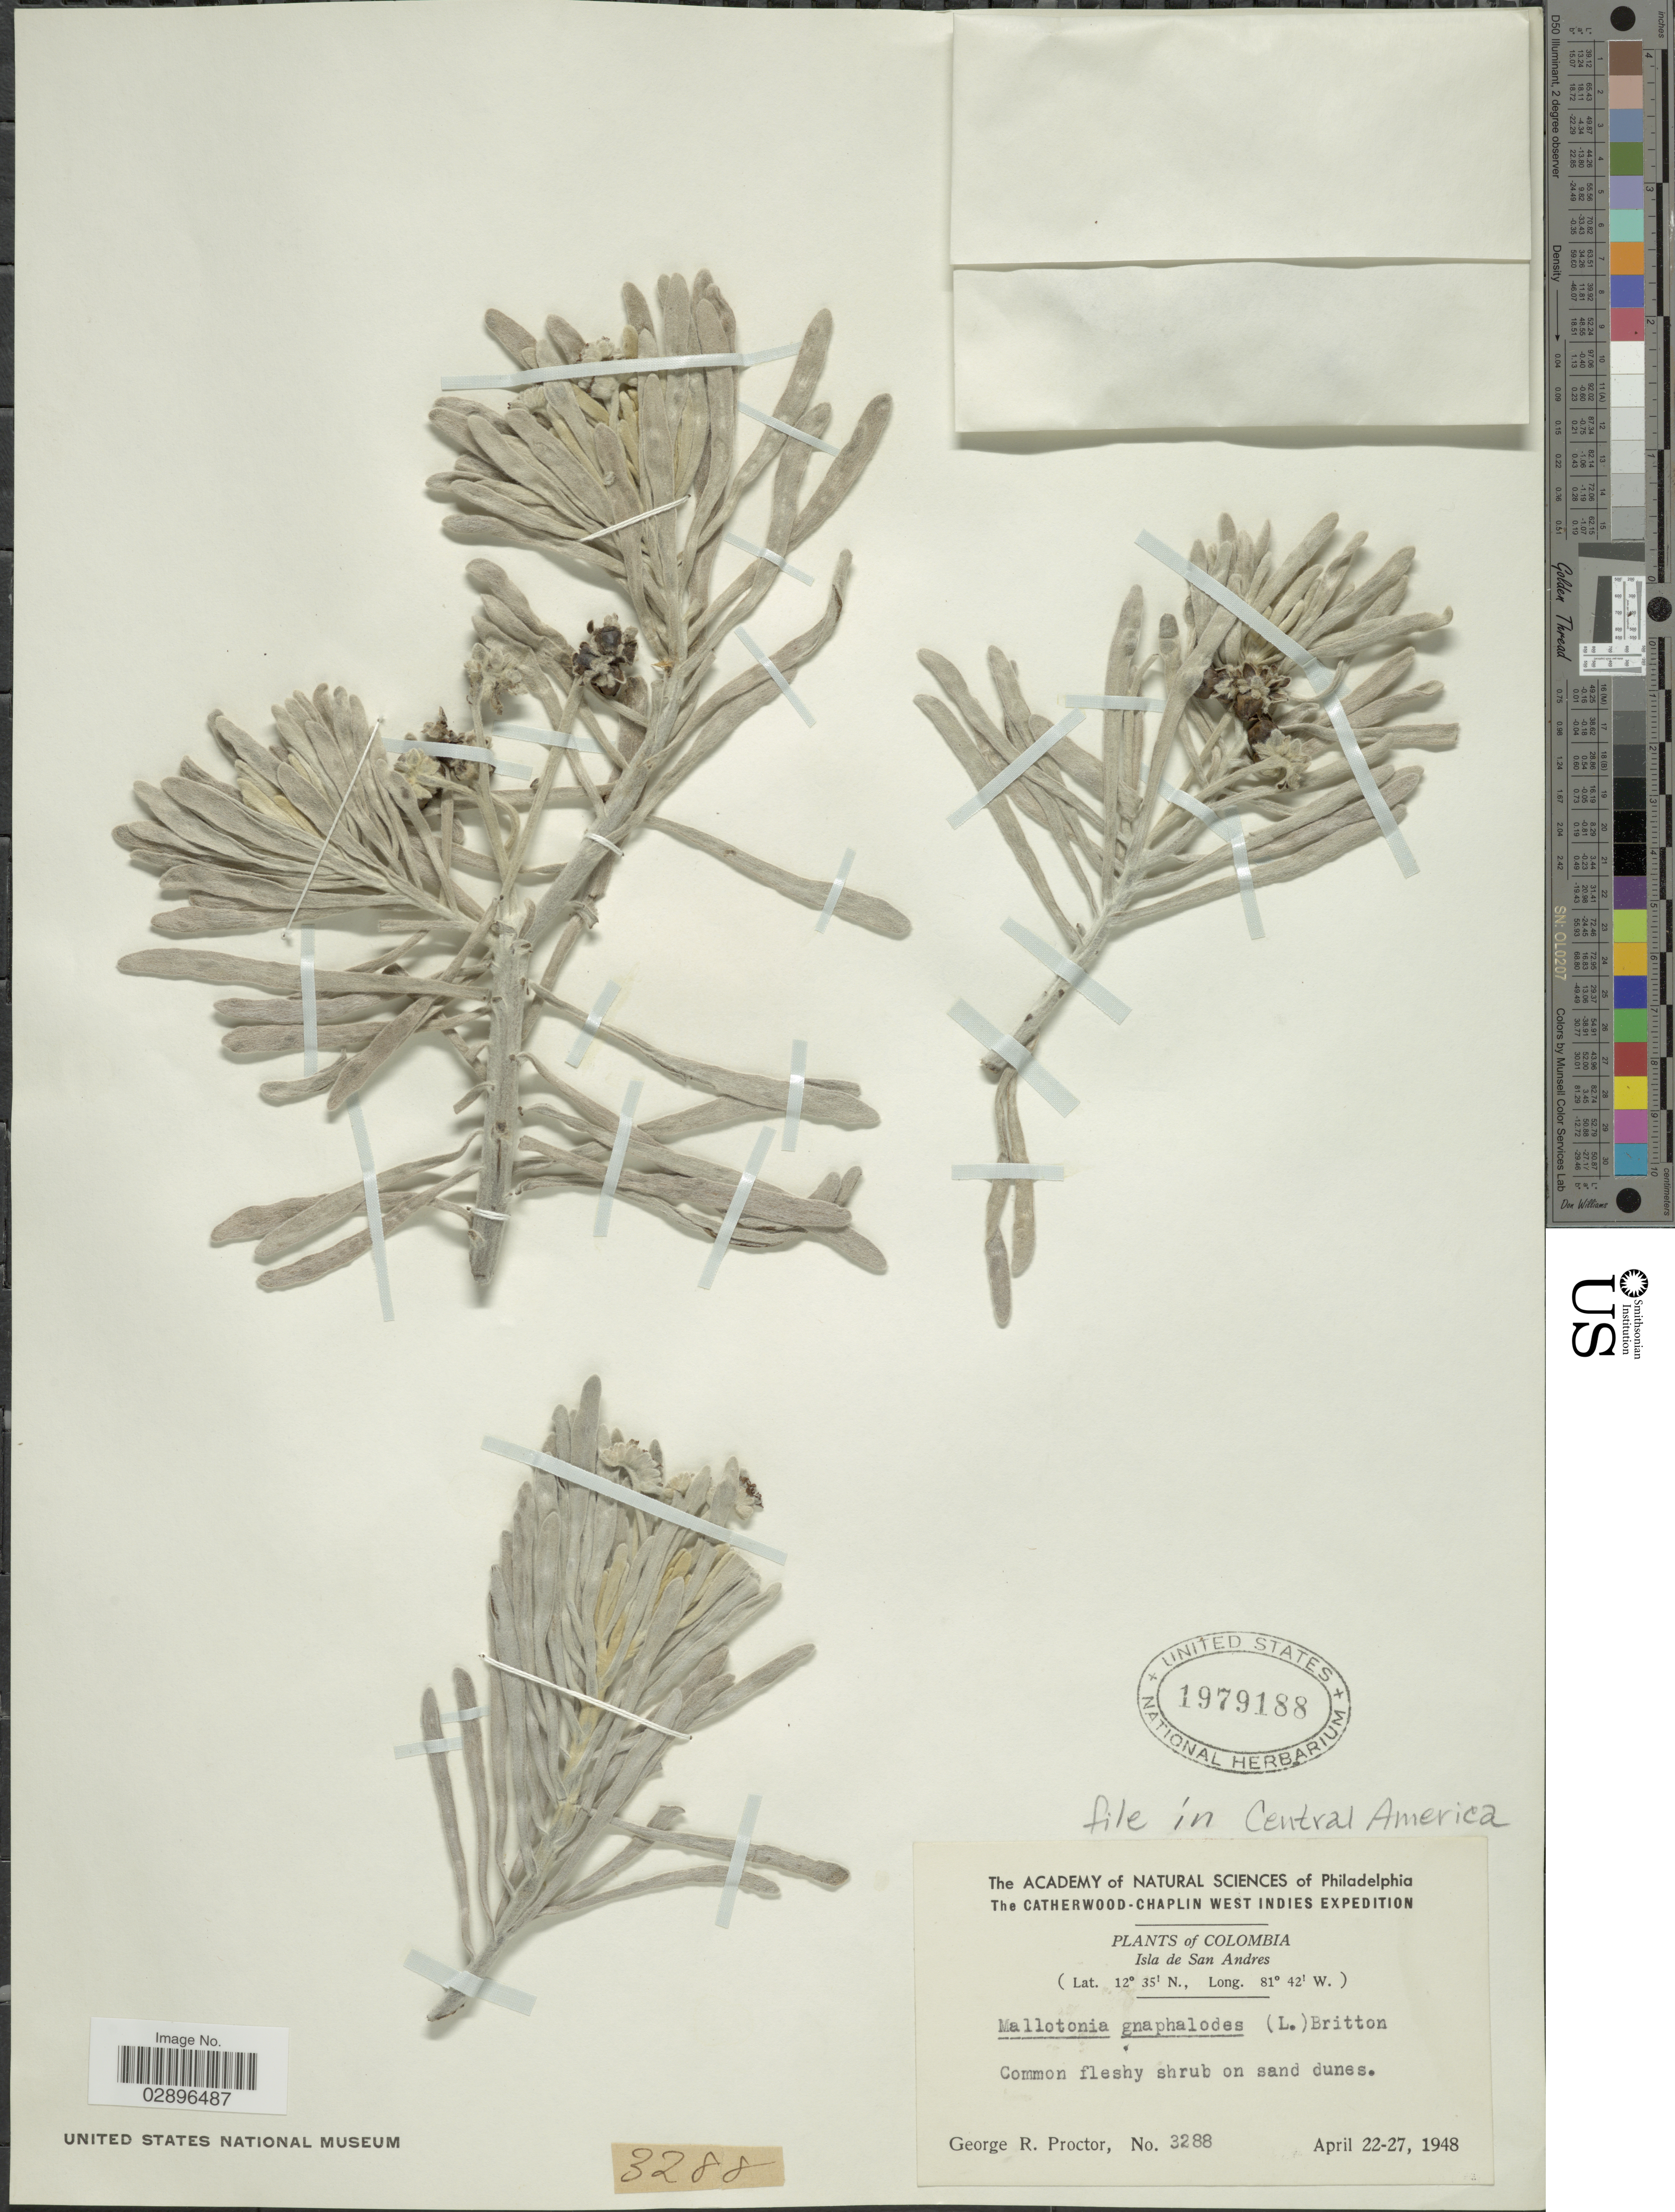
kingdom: Plantae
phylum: Tracheophyta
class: Magnoliopsida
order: Boraginales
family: Heliotropiaceae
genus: Tournefortia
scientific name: Tournefortia gnaphalodes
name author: (L.) R. Br.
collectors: G. R. Proctor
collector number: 3288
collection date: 1948-04-22/1948-04-27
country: Colombia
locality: Isla de San Andres.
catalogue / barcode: US 1979188